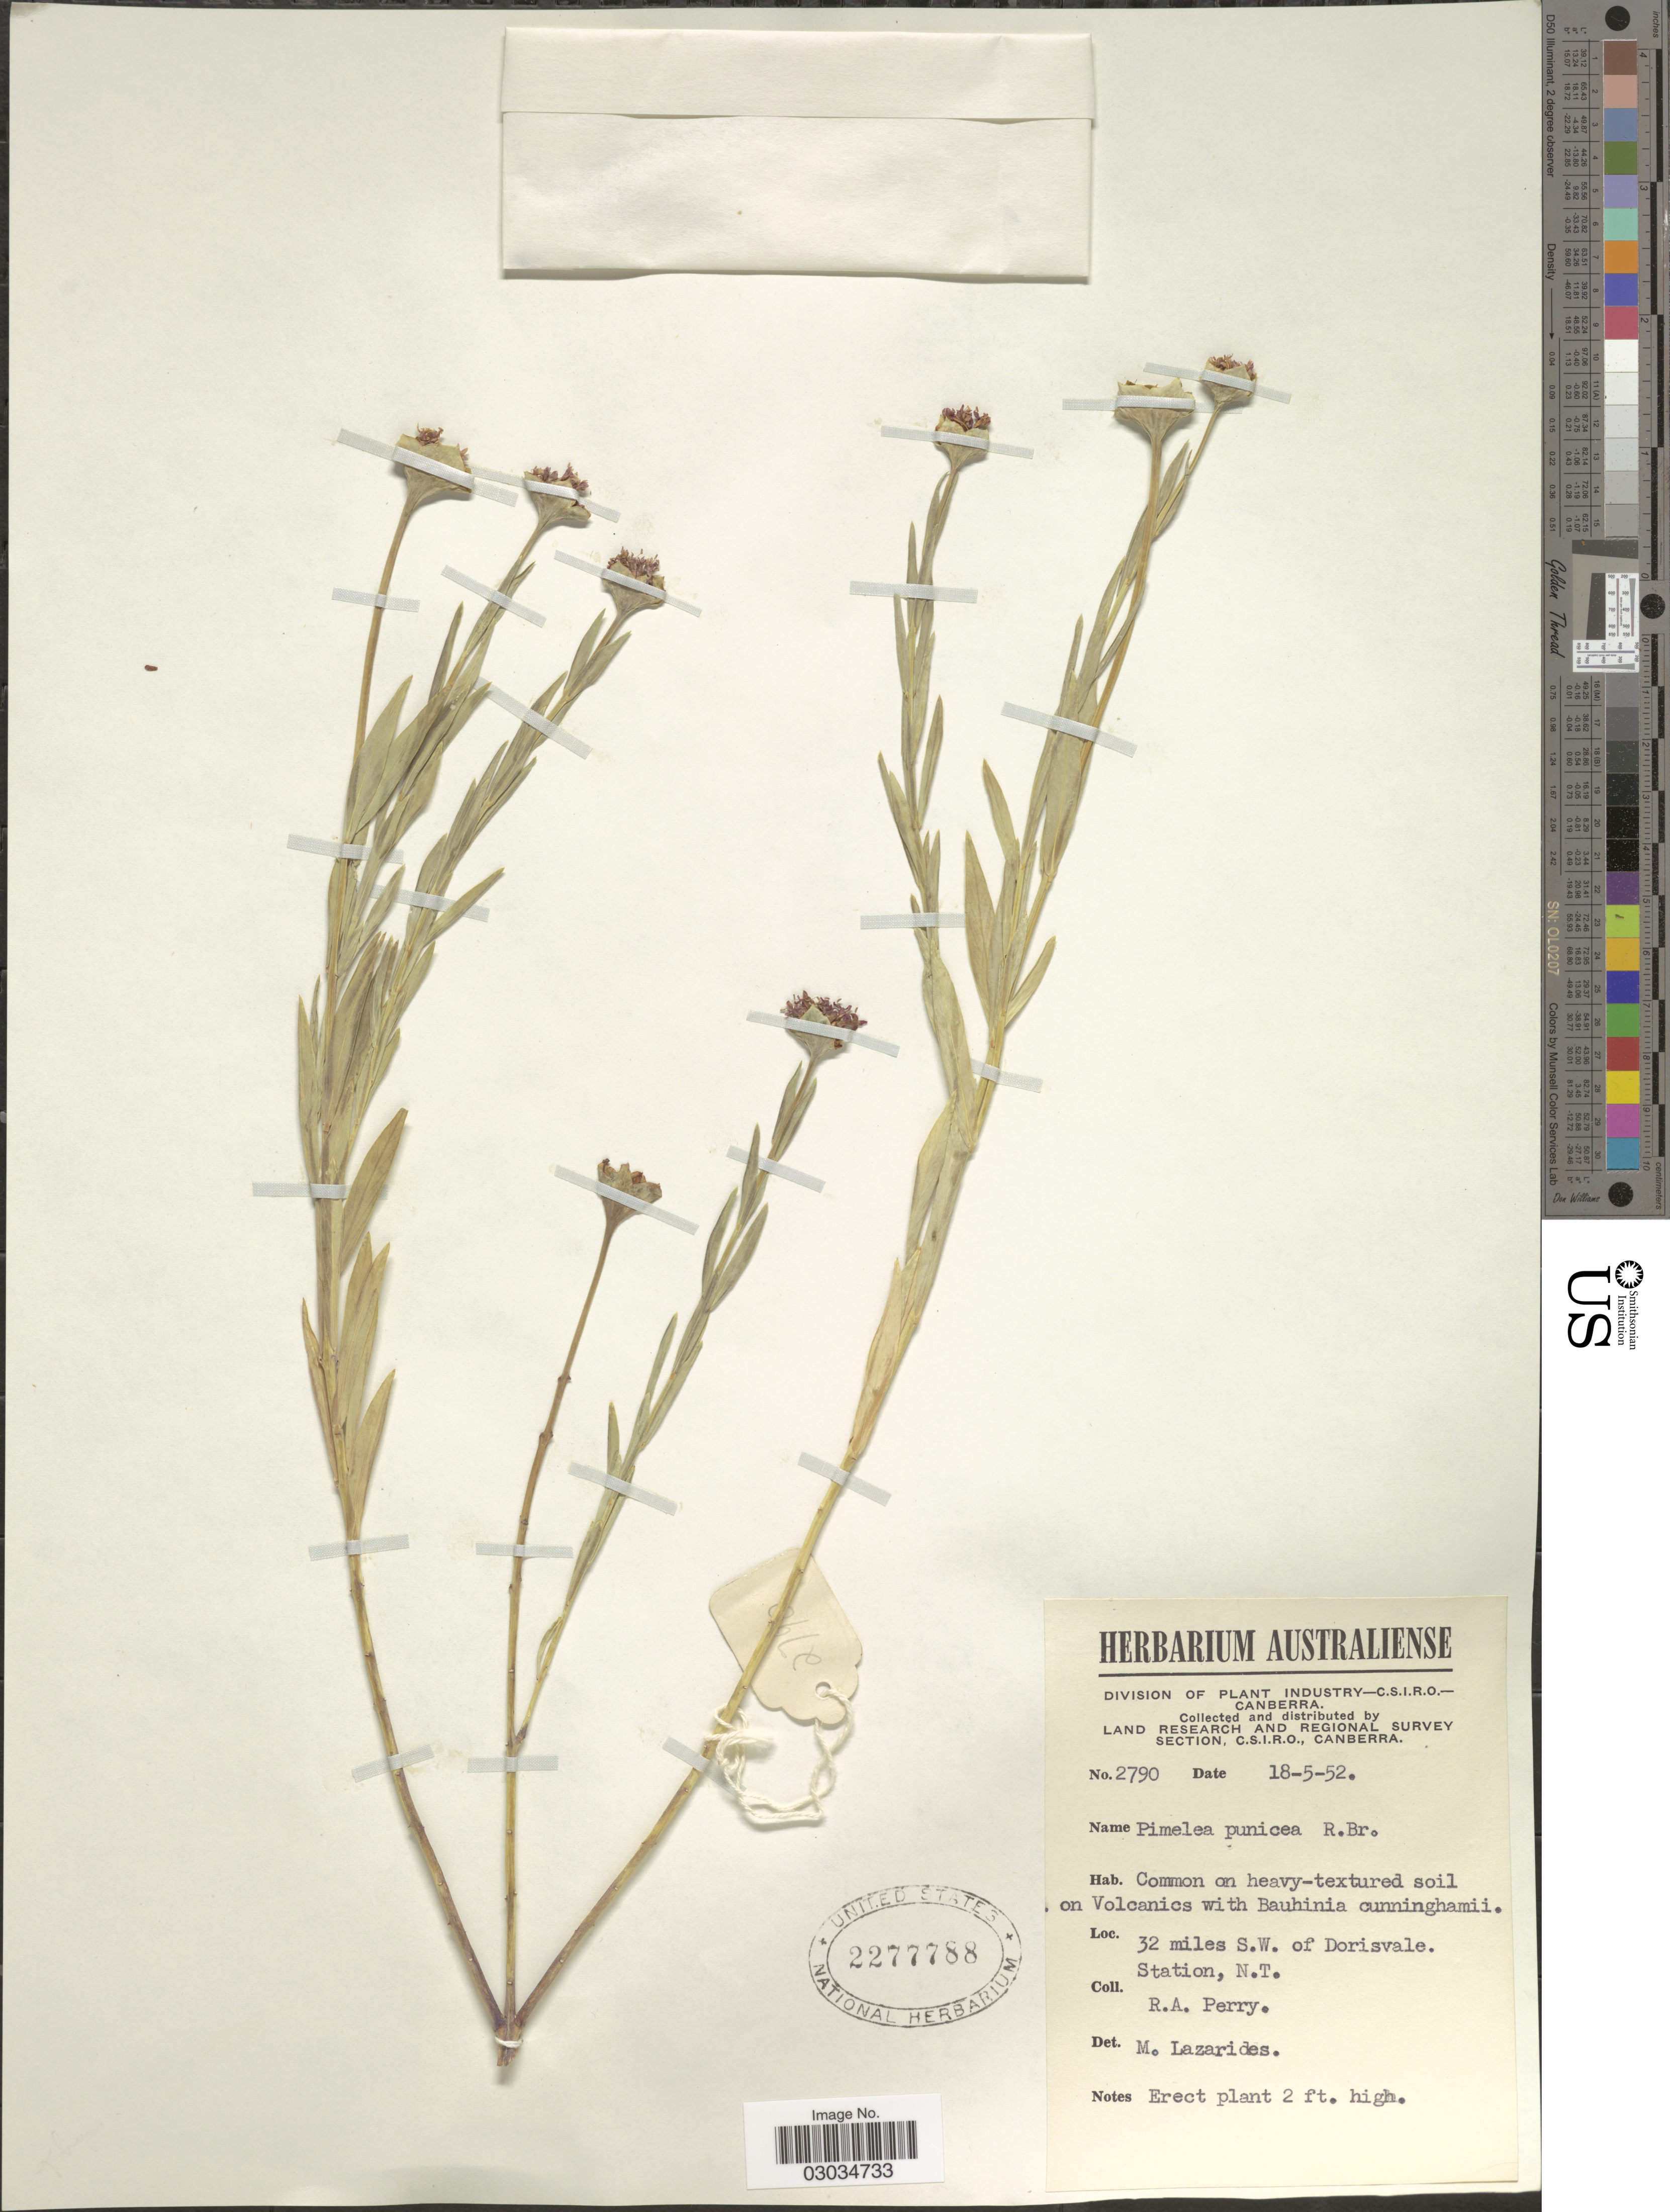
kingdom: Plantae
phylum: Tracheophyta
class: Magnoliopsida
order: Malvales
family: Thymelaeaceae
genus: Pimelea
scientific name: Pimelea punicea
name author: R. Br.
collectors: Perry, R. A.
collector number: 2790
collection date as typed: Transcribed d/m/y: 18/5/52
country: Australia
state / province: Northern Territory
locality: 32 miles S.W. of Dorisvale Station.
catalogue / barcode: US 2277788